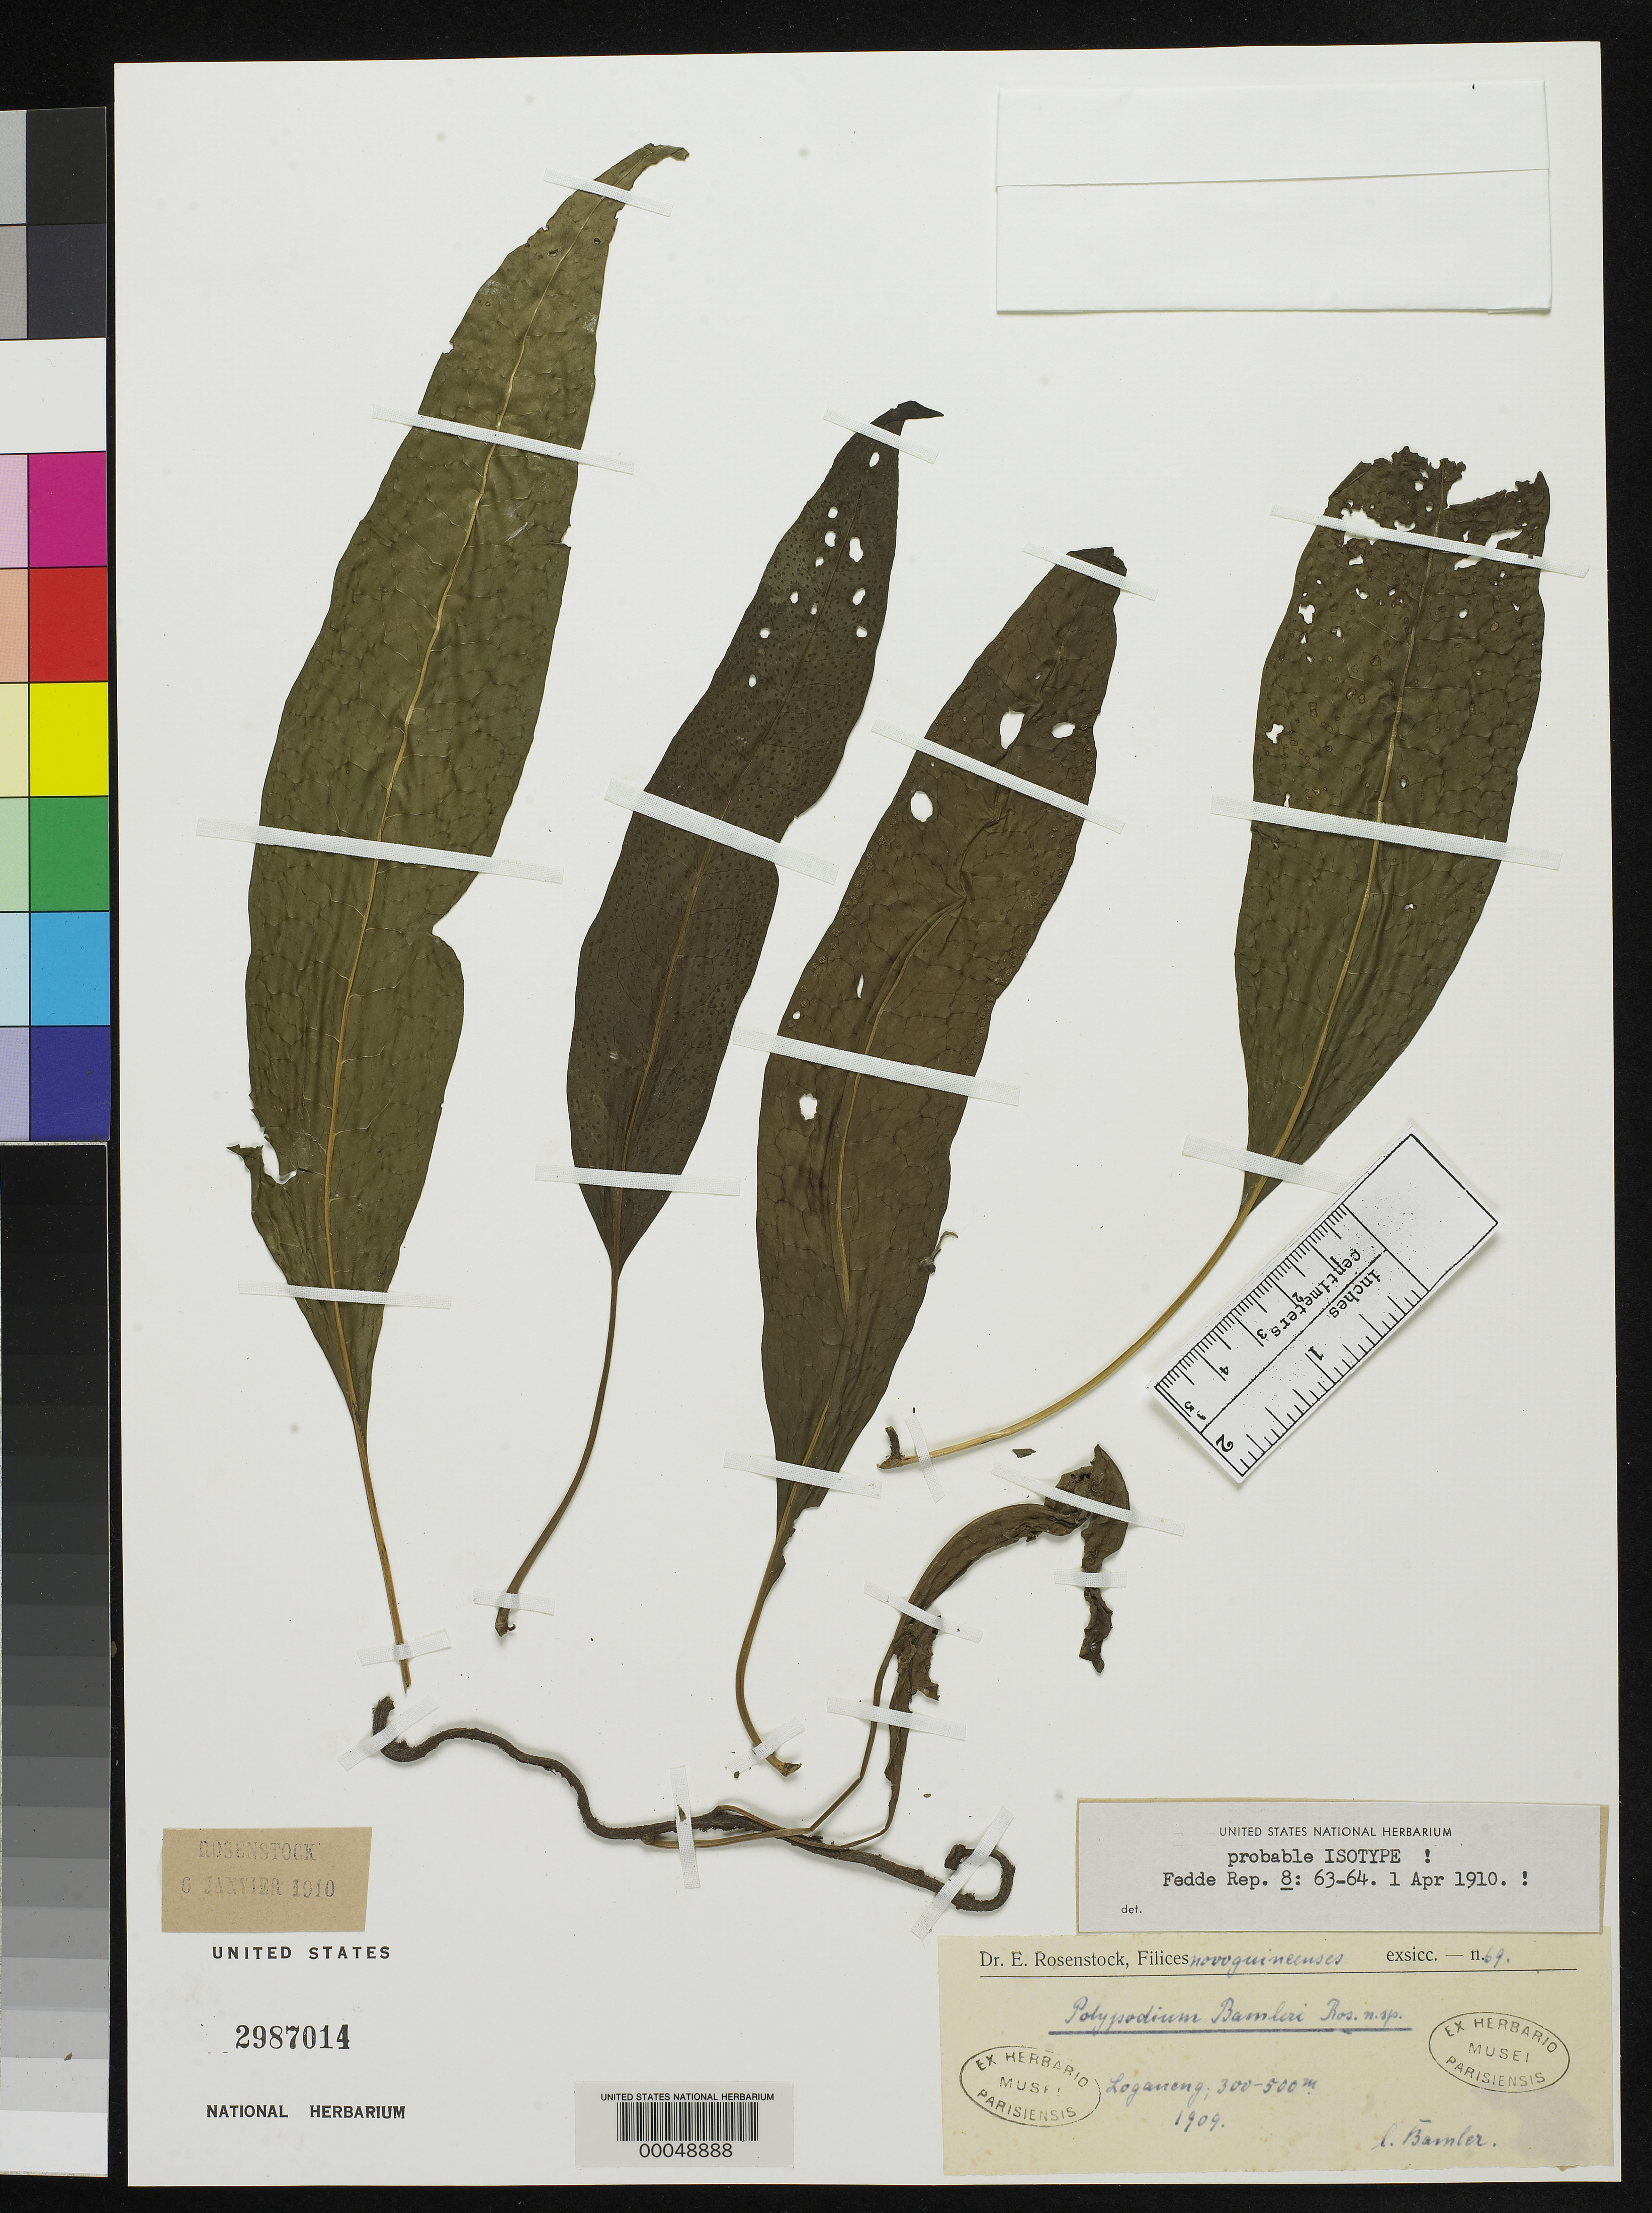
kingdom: Plantae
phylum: Tracheophyta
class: Polypodiopsida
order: Polypodiales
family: Polypodiaceae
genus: Polypodium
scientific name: Polypodium bamleri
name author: Rosenst.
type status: Possible Type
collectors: G. Bamler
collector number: Ros. Fil. Novoguin. Exs. 69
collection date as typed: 1909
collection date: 1909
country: Papua New Guinea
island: New Guinea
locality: Loganeng.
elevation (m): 300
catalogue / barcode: US 2987014